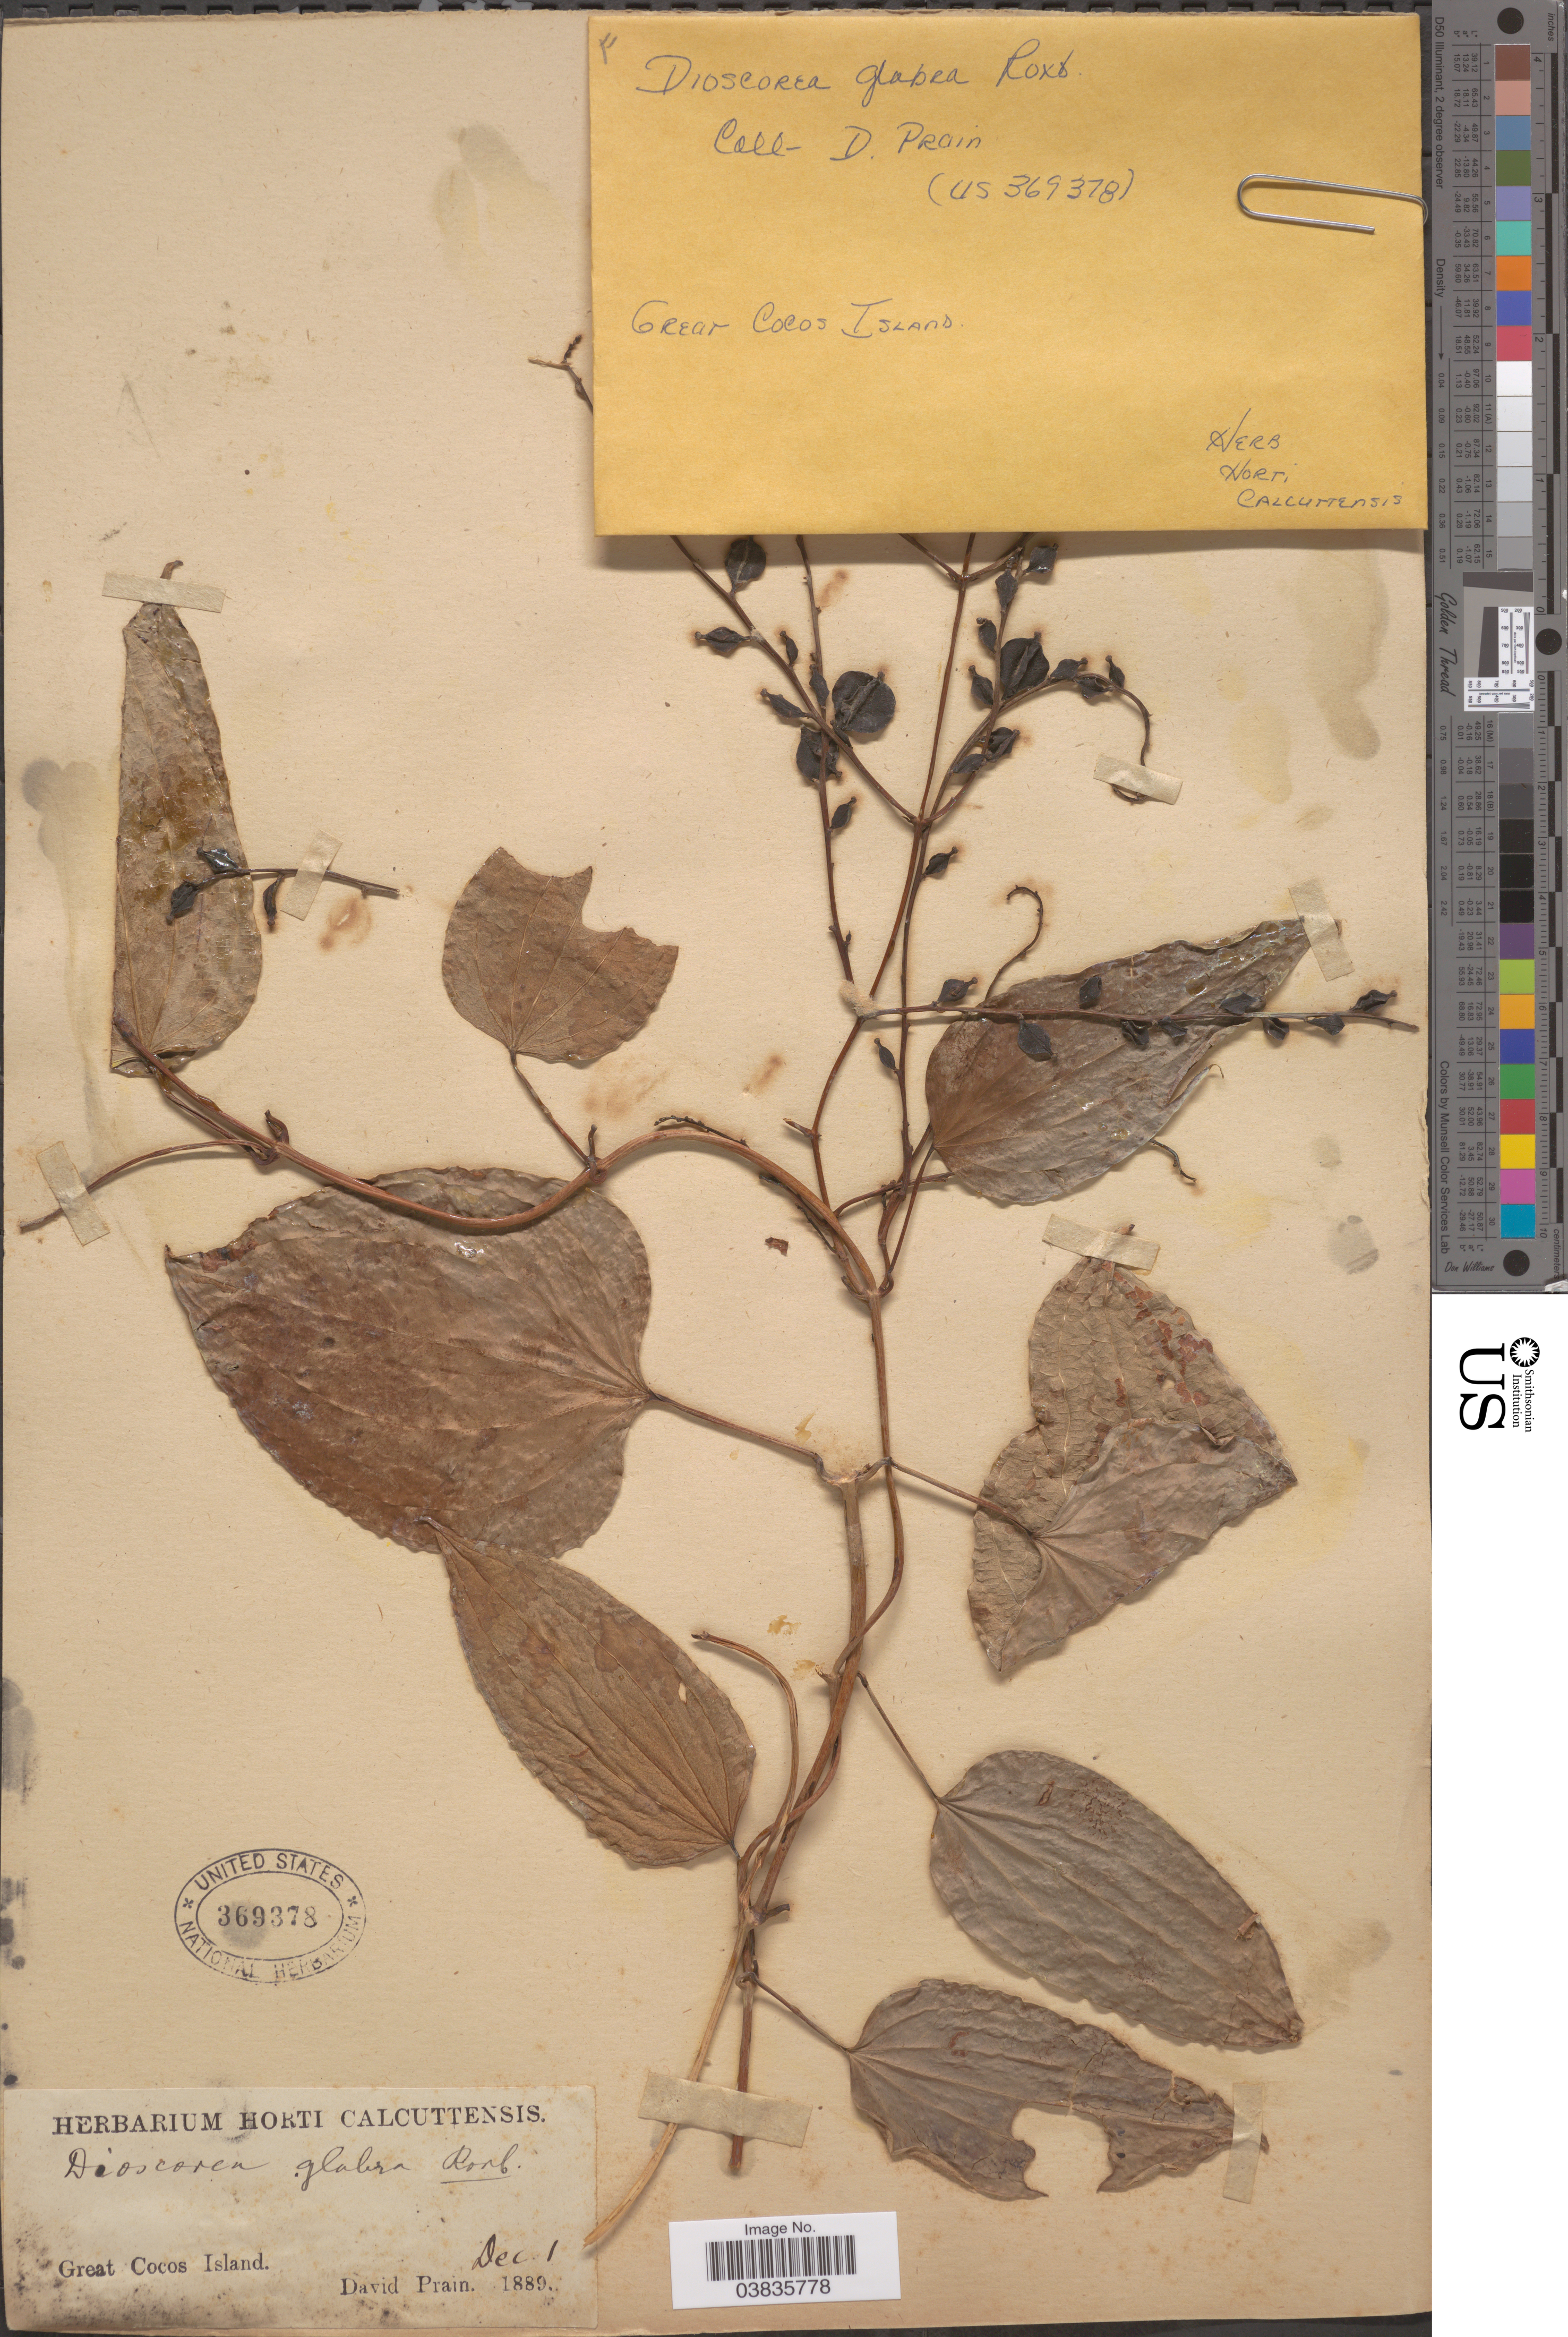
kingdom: Plantae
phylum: Tracheophyta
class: Liliopsida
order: Dioscoreales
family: Dioscoreaceae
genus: Dioscorea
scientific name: Dioscorea glabra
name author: Roxb.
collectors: D. Prain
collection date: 1889-12-01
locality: Great Cocos Island.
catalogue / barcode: US 369378